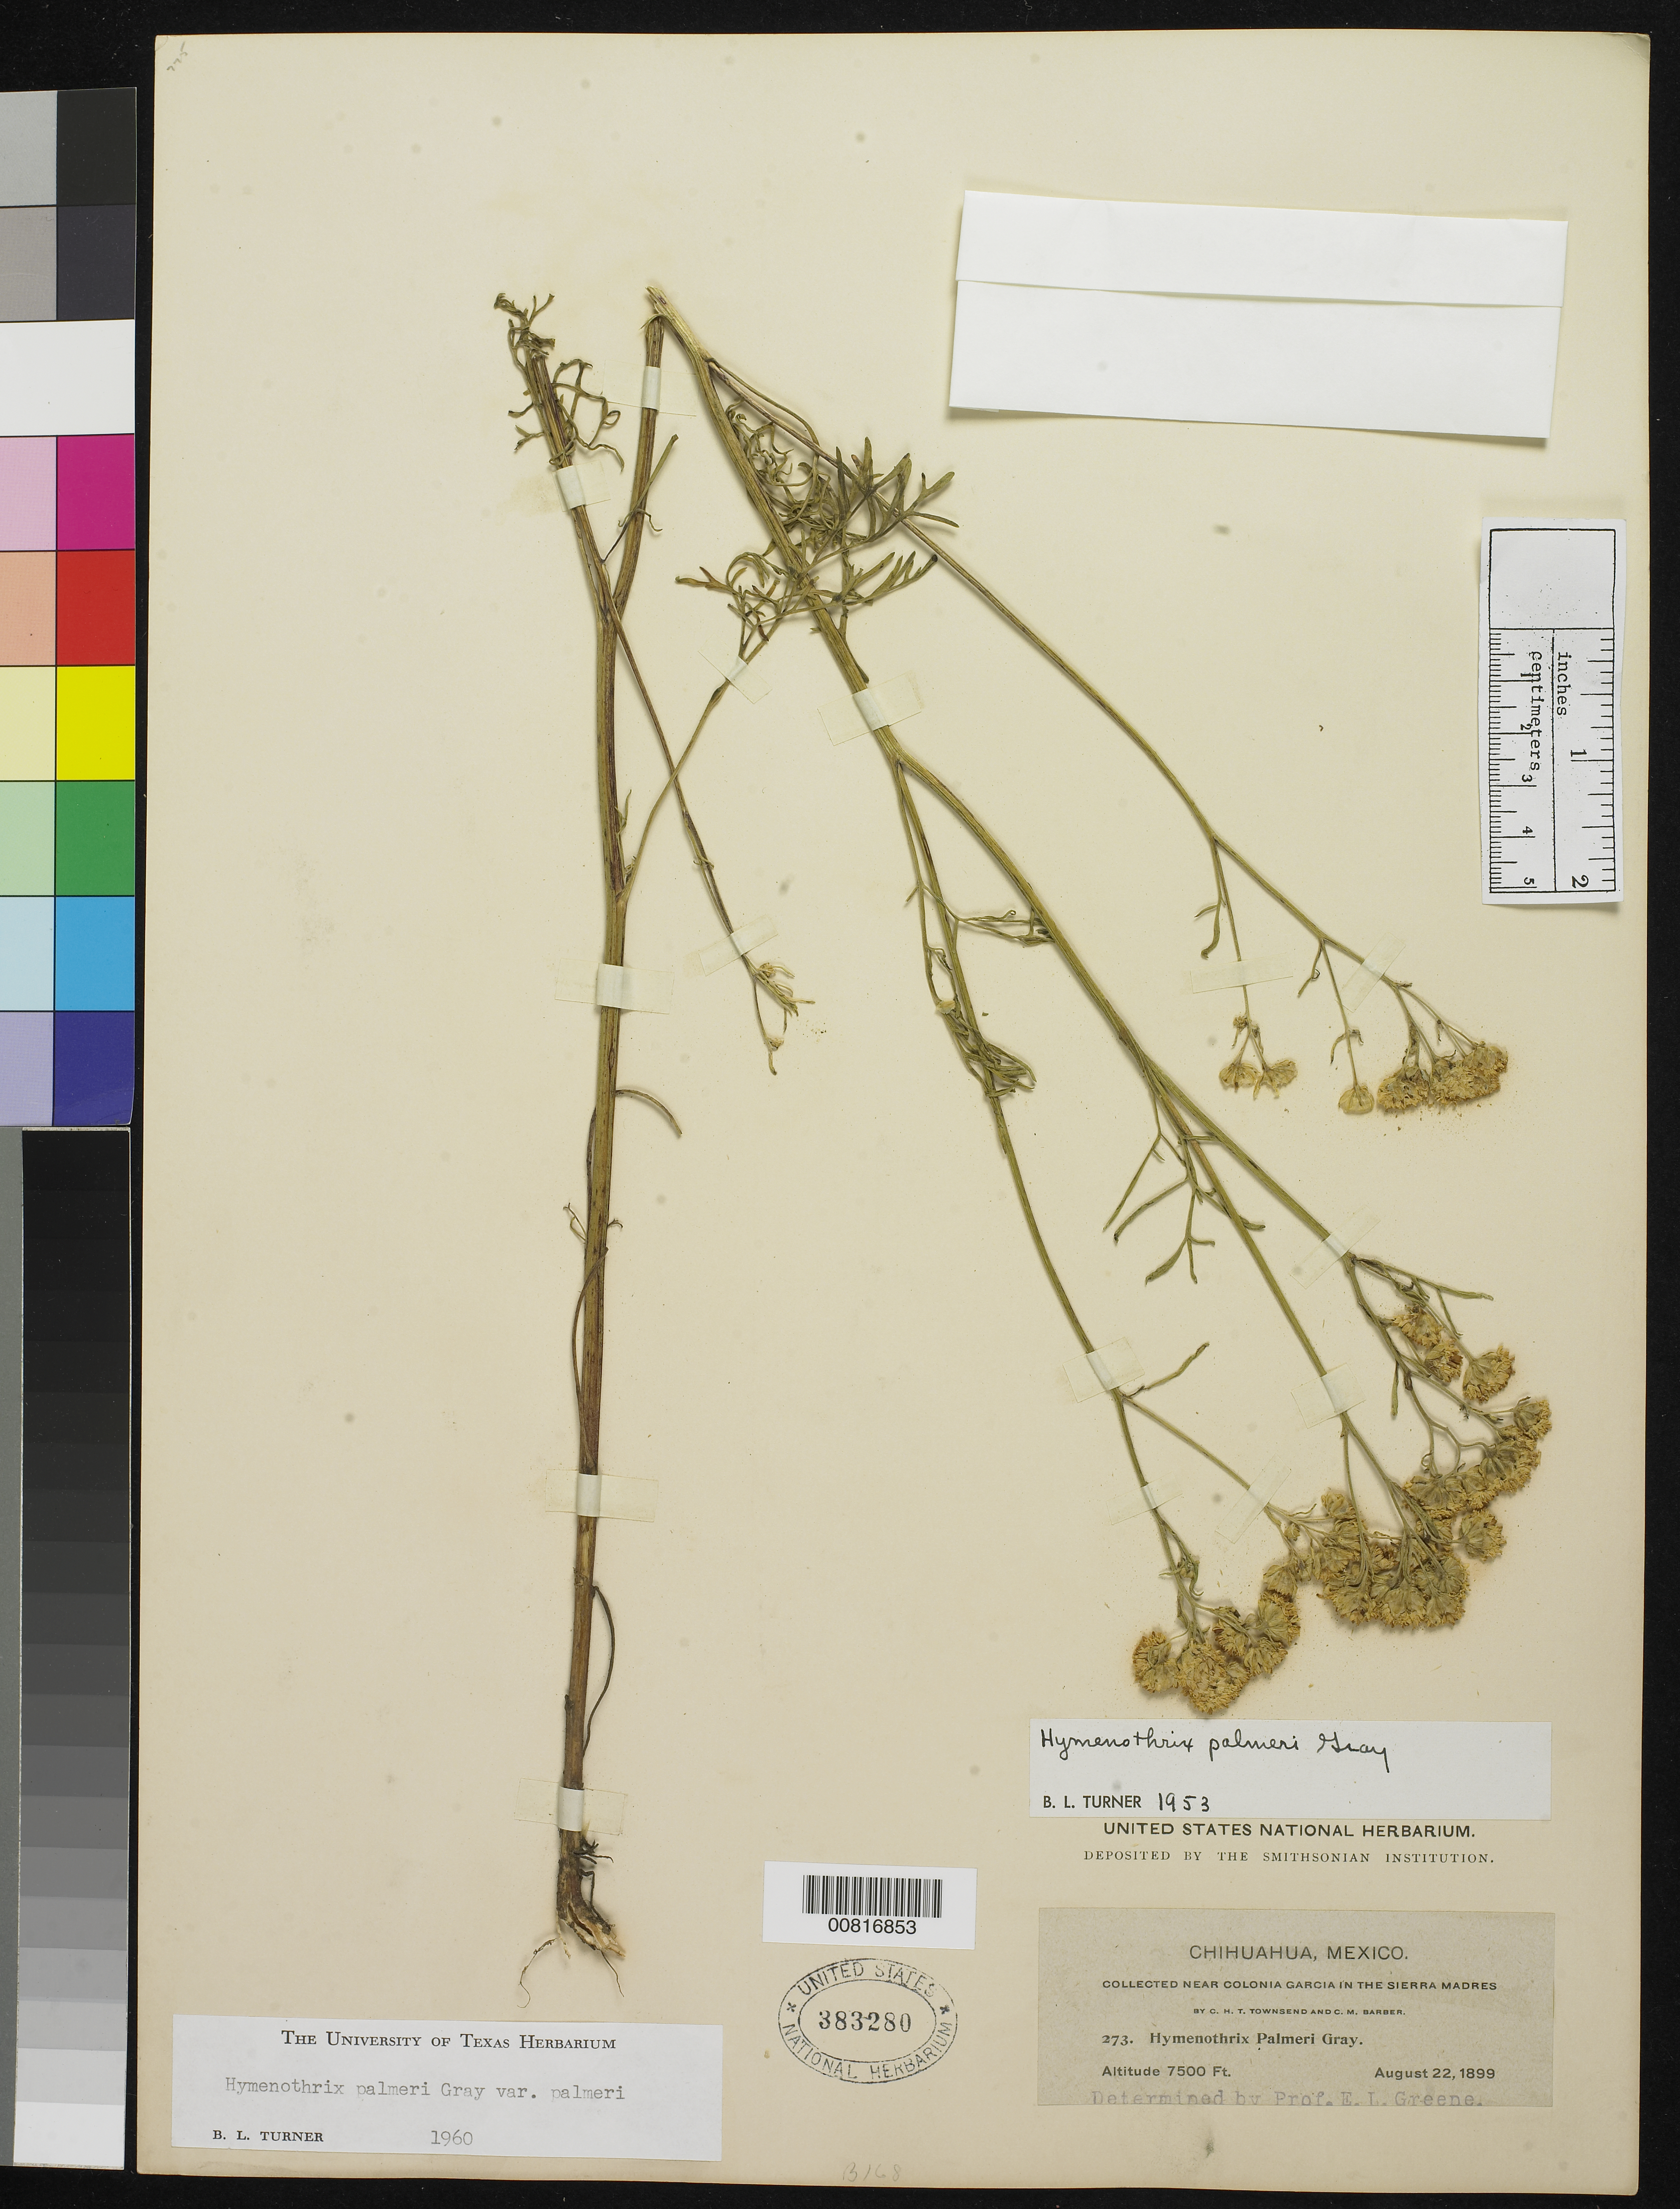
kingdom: Plantae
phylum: Tracheophyta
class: Magnoliopsida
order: Asterales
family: Asteraceae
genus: Hymenothrix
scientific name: Hymenothrix palmeri var. palmeri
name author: A. Gray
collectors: C. H. T. Townsend & C. Barber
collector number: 273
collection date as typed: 22 Aug 1899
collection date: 1899-08-22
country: Mexico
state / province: Chihuahua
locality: Near Colonia García in the Sierra Madre, Chihuahua.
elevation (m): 2286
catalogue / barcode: US 383280